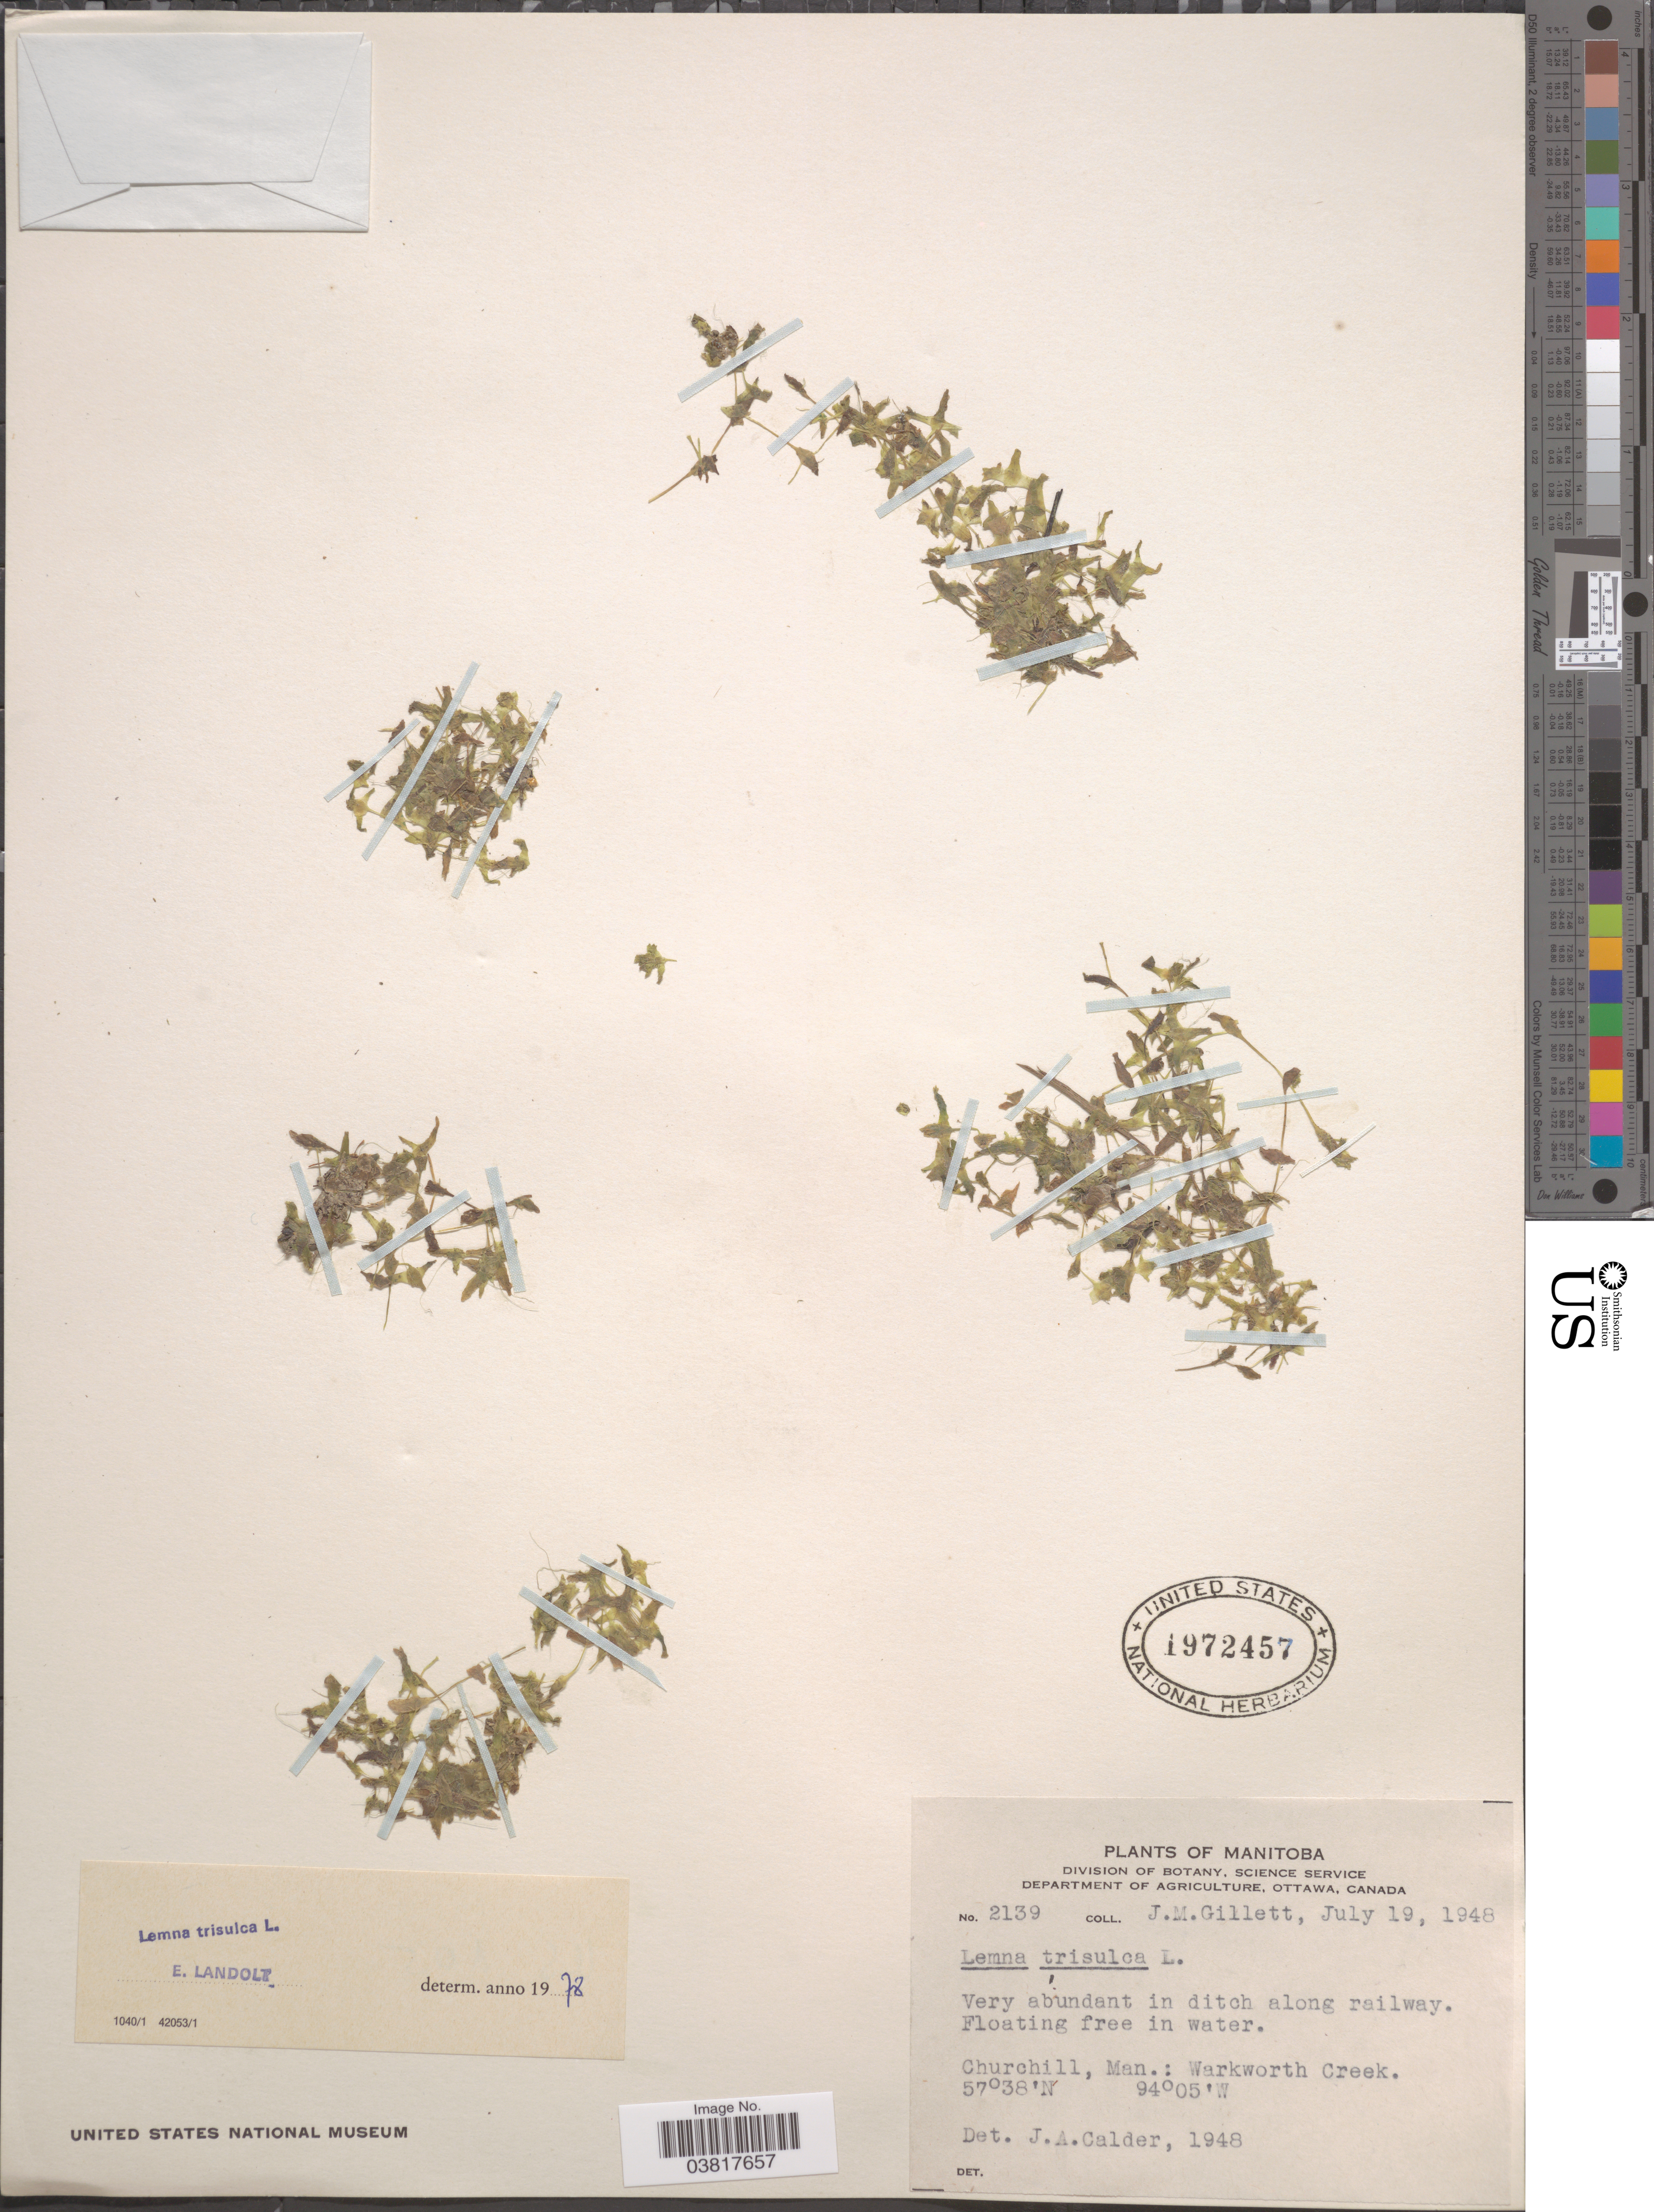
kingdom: Plantae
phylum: Tracheophyta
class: Liliopsida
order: Alismatales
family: Araceae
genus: Lemna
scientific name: Lemna trisulca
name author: L.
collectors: J. M. Gillett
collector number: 2139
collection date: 1948-07-19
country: Canada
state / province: Manitoba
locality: In ditch along railway. Churchill, Man.: Warkworth Creek.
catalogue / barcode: US 1972457